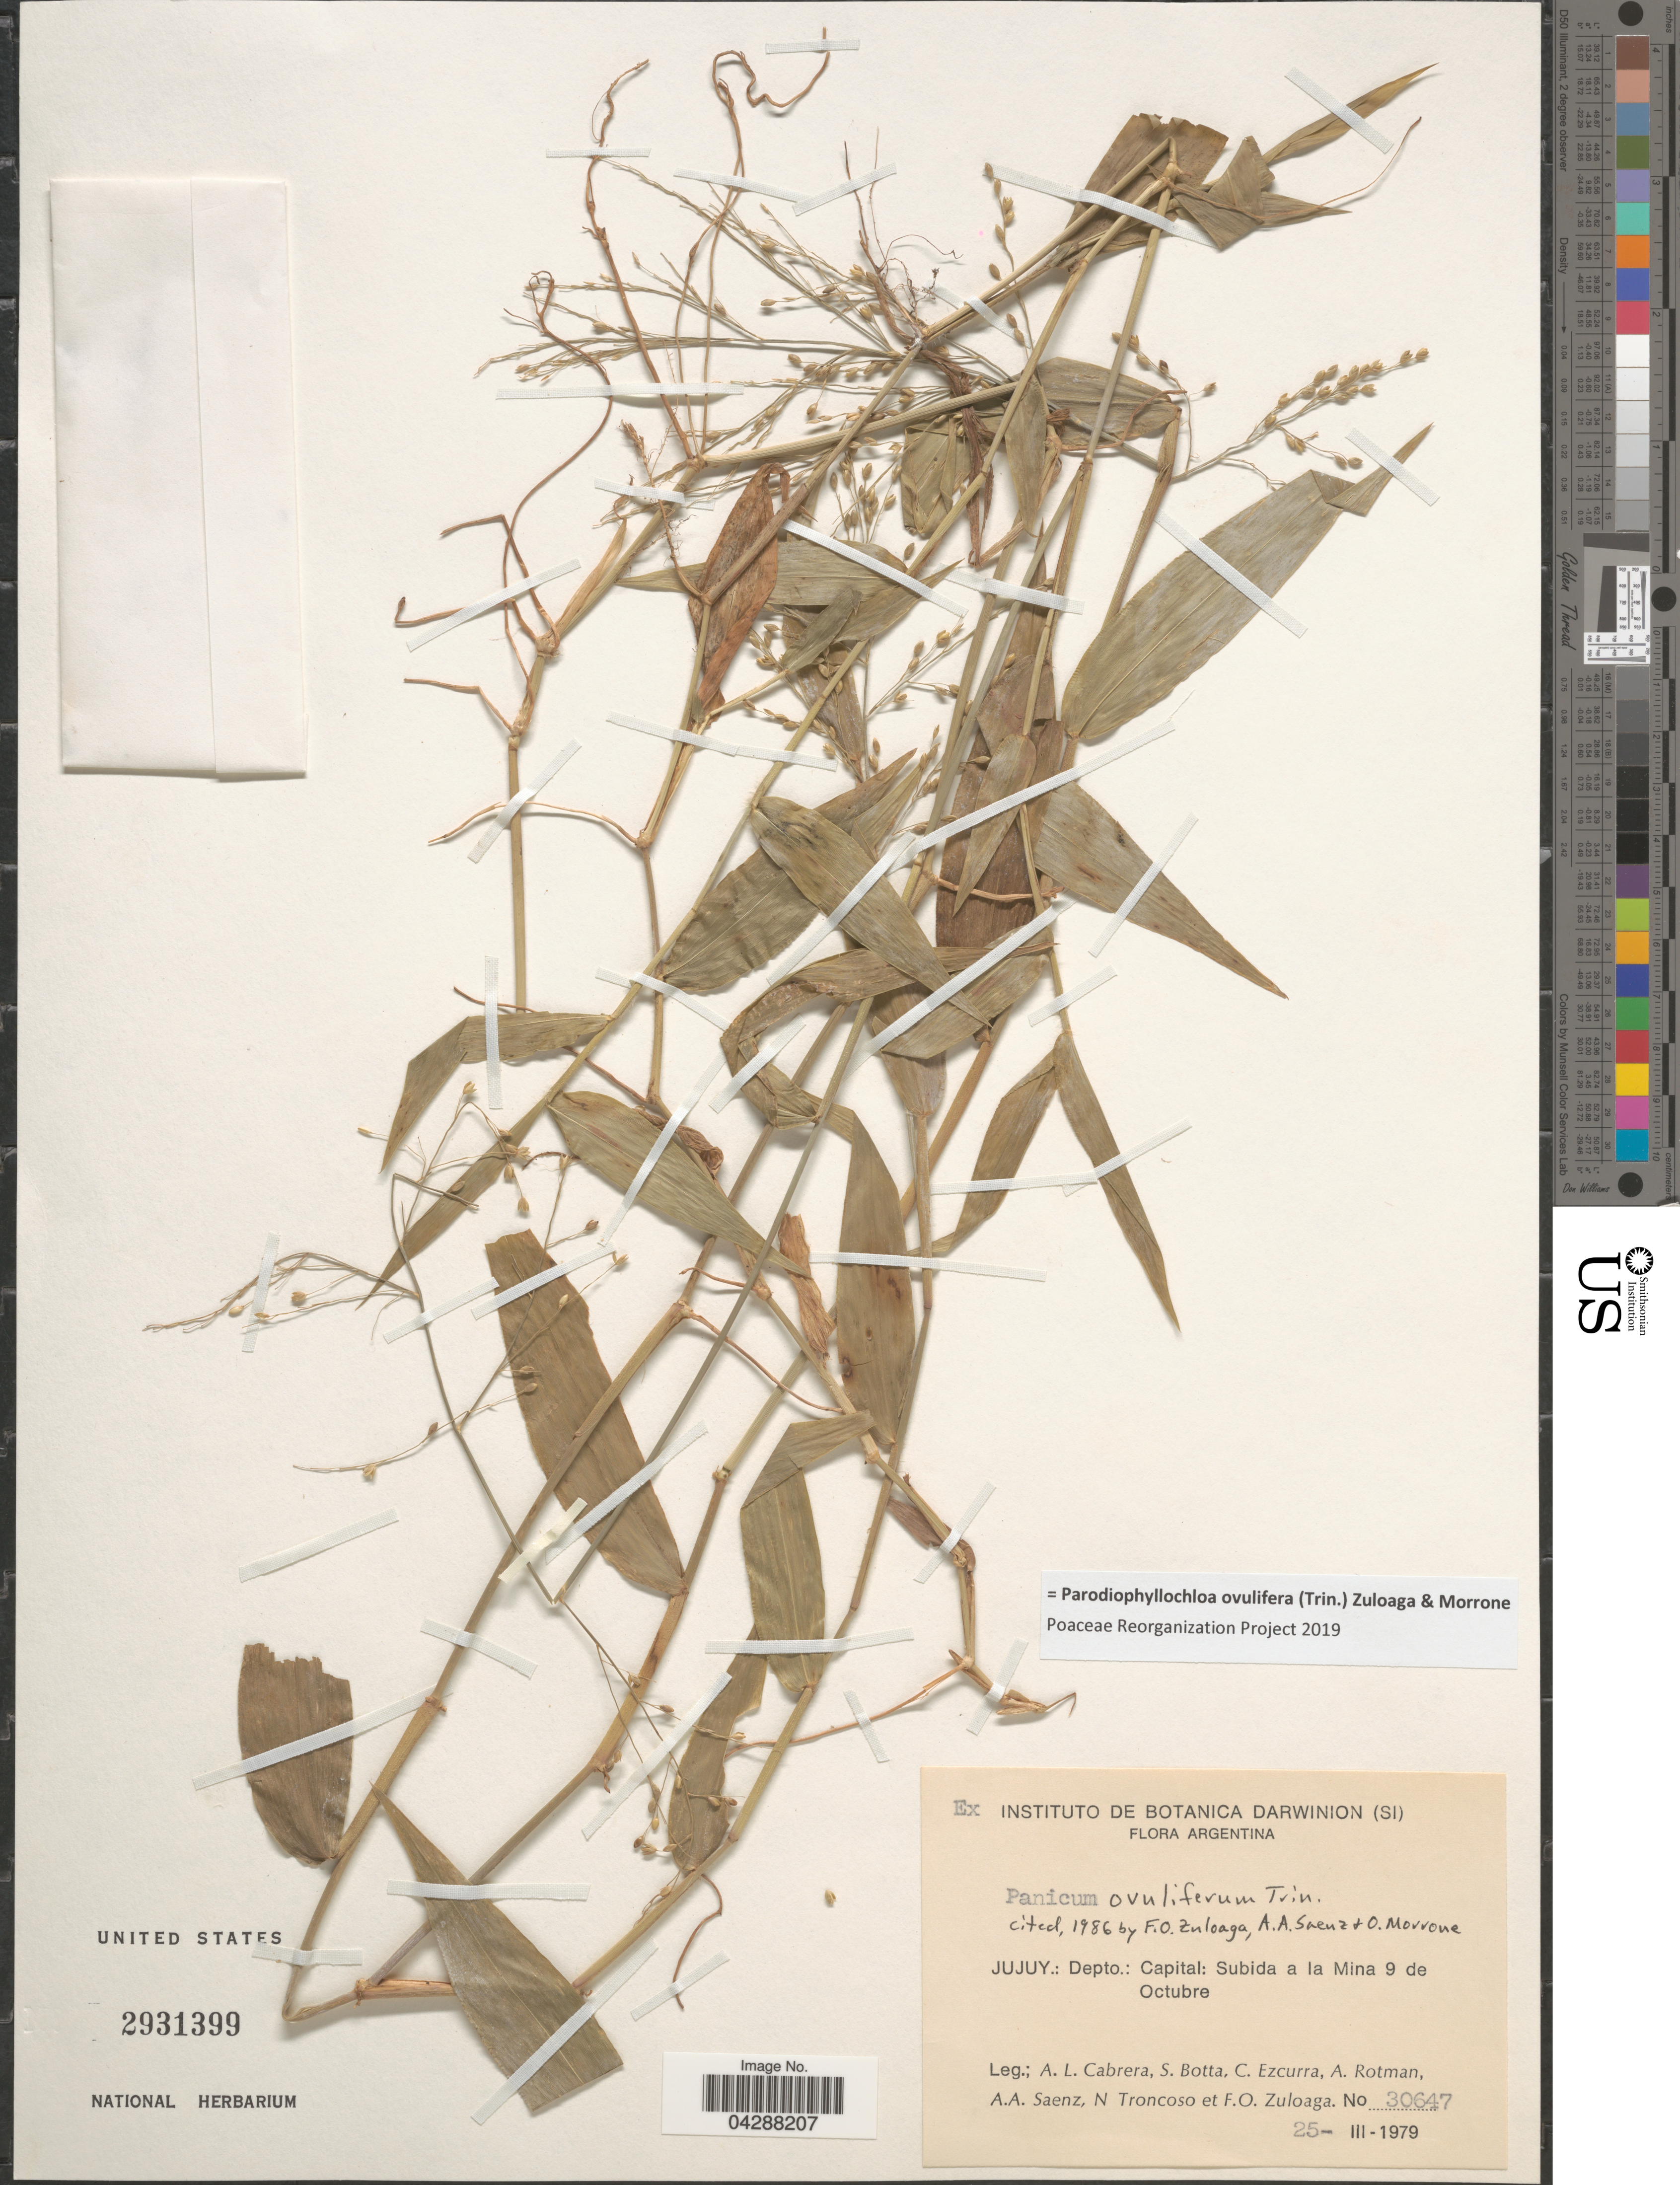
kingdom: Plantae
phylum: Tracheophyta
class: Liliopsida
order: Poales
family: Poaceae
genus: Parodiophyllochloa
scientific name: Parodiophyllochloa ovulifera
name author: (Trin.) Zuloaga & Morrone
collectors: A. L. Cabrera, S. Botta, C. Ezcurra, A. D. Rotman & et al.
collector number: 30647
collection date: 1979-03-25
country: Argentina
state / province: Jujuy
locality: Depto.: Capital: Subida a la Mina 9 de Octubre.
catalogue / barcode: US 2931399